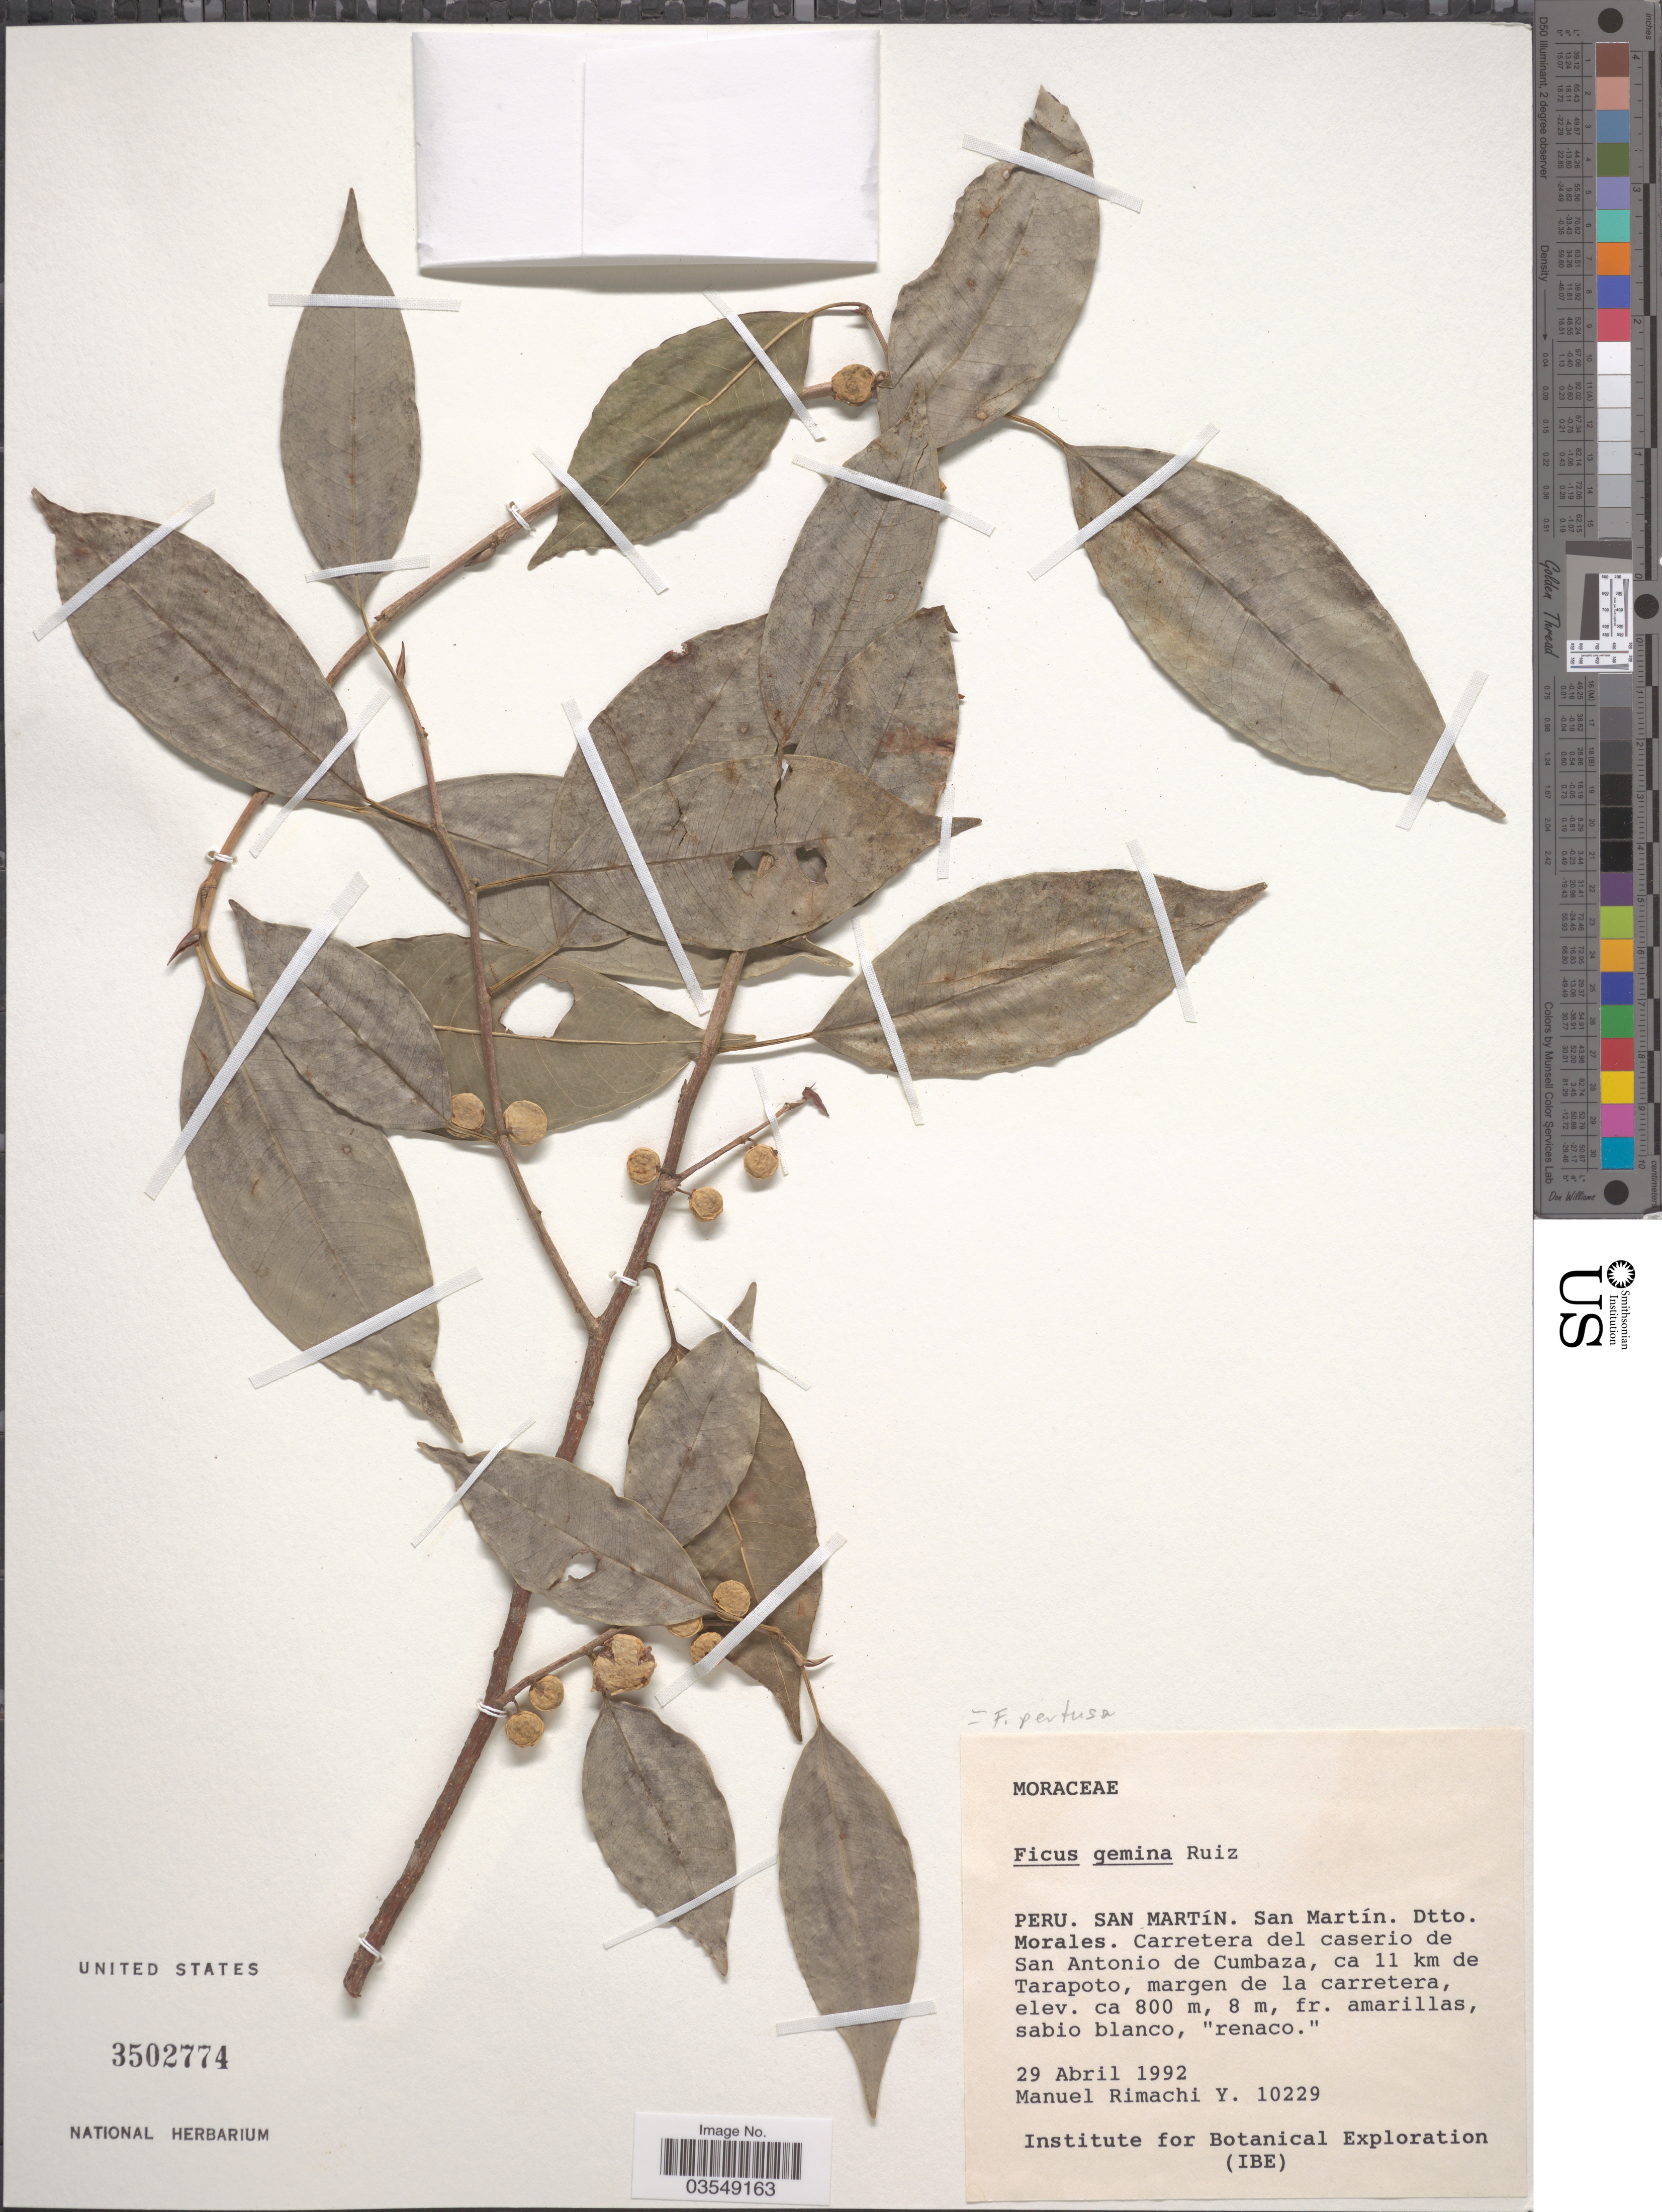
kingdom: Plantae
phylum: Tracheophyta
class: Magnoliopsida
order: Rosales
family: Moraceae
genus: Ficus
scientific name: Ficus pertusa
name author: L. f.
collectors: M. Rimachi Y.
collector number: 10229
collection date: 1992-04-29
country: Peru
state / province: San Martín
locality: Dtto. Morales. Carretera del caserio de San Antonio de Cumbaza, ca 11 km de Tarapoto, margen de la carretera.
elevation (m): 800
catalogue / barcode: US 3502774